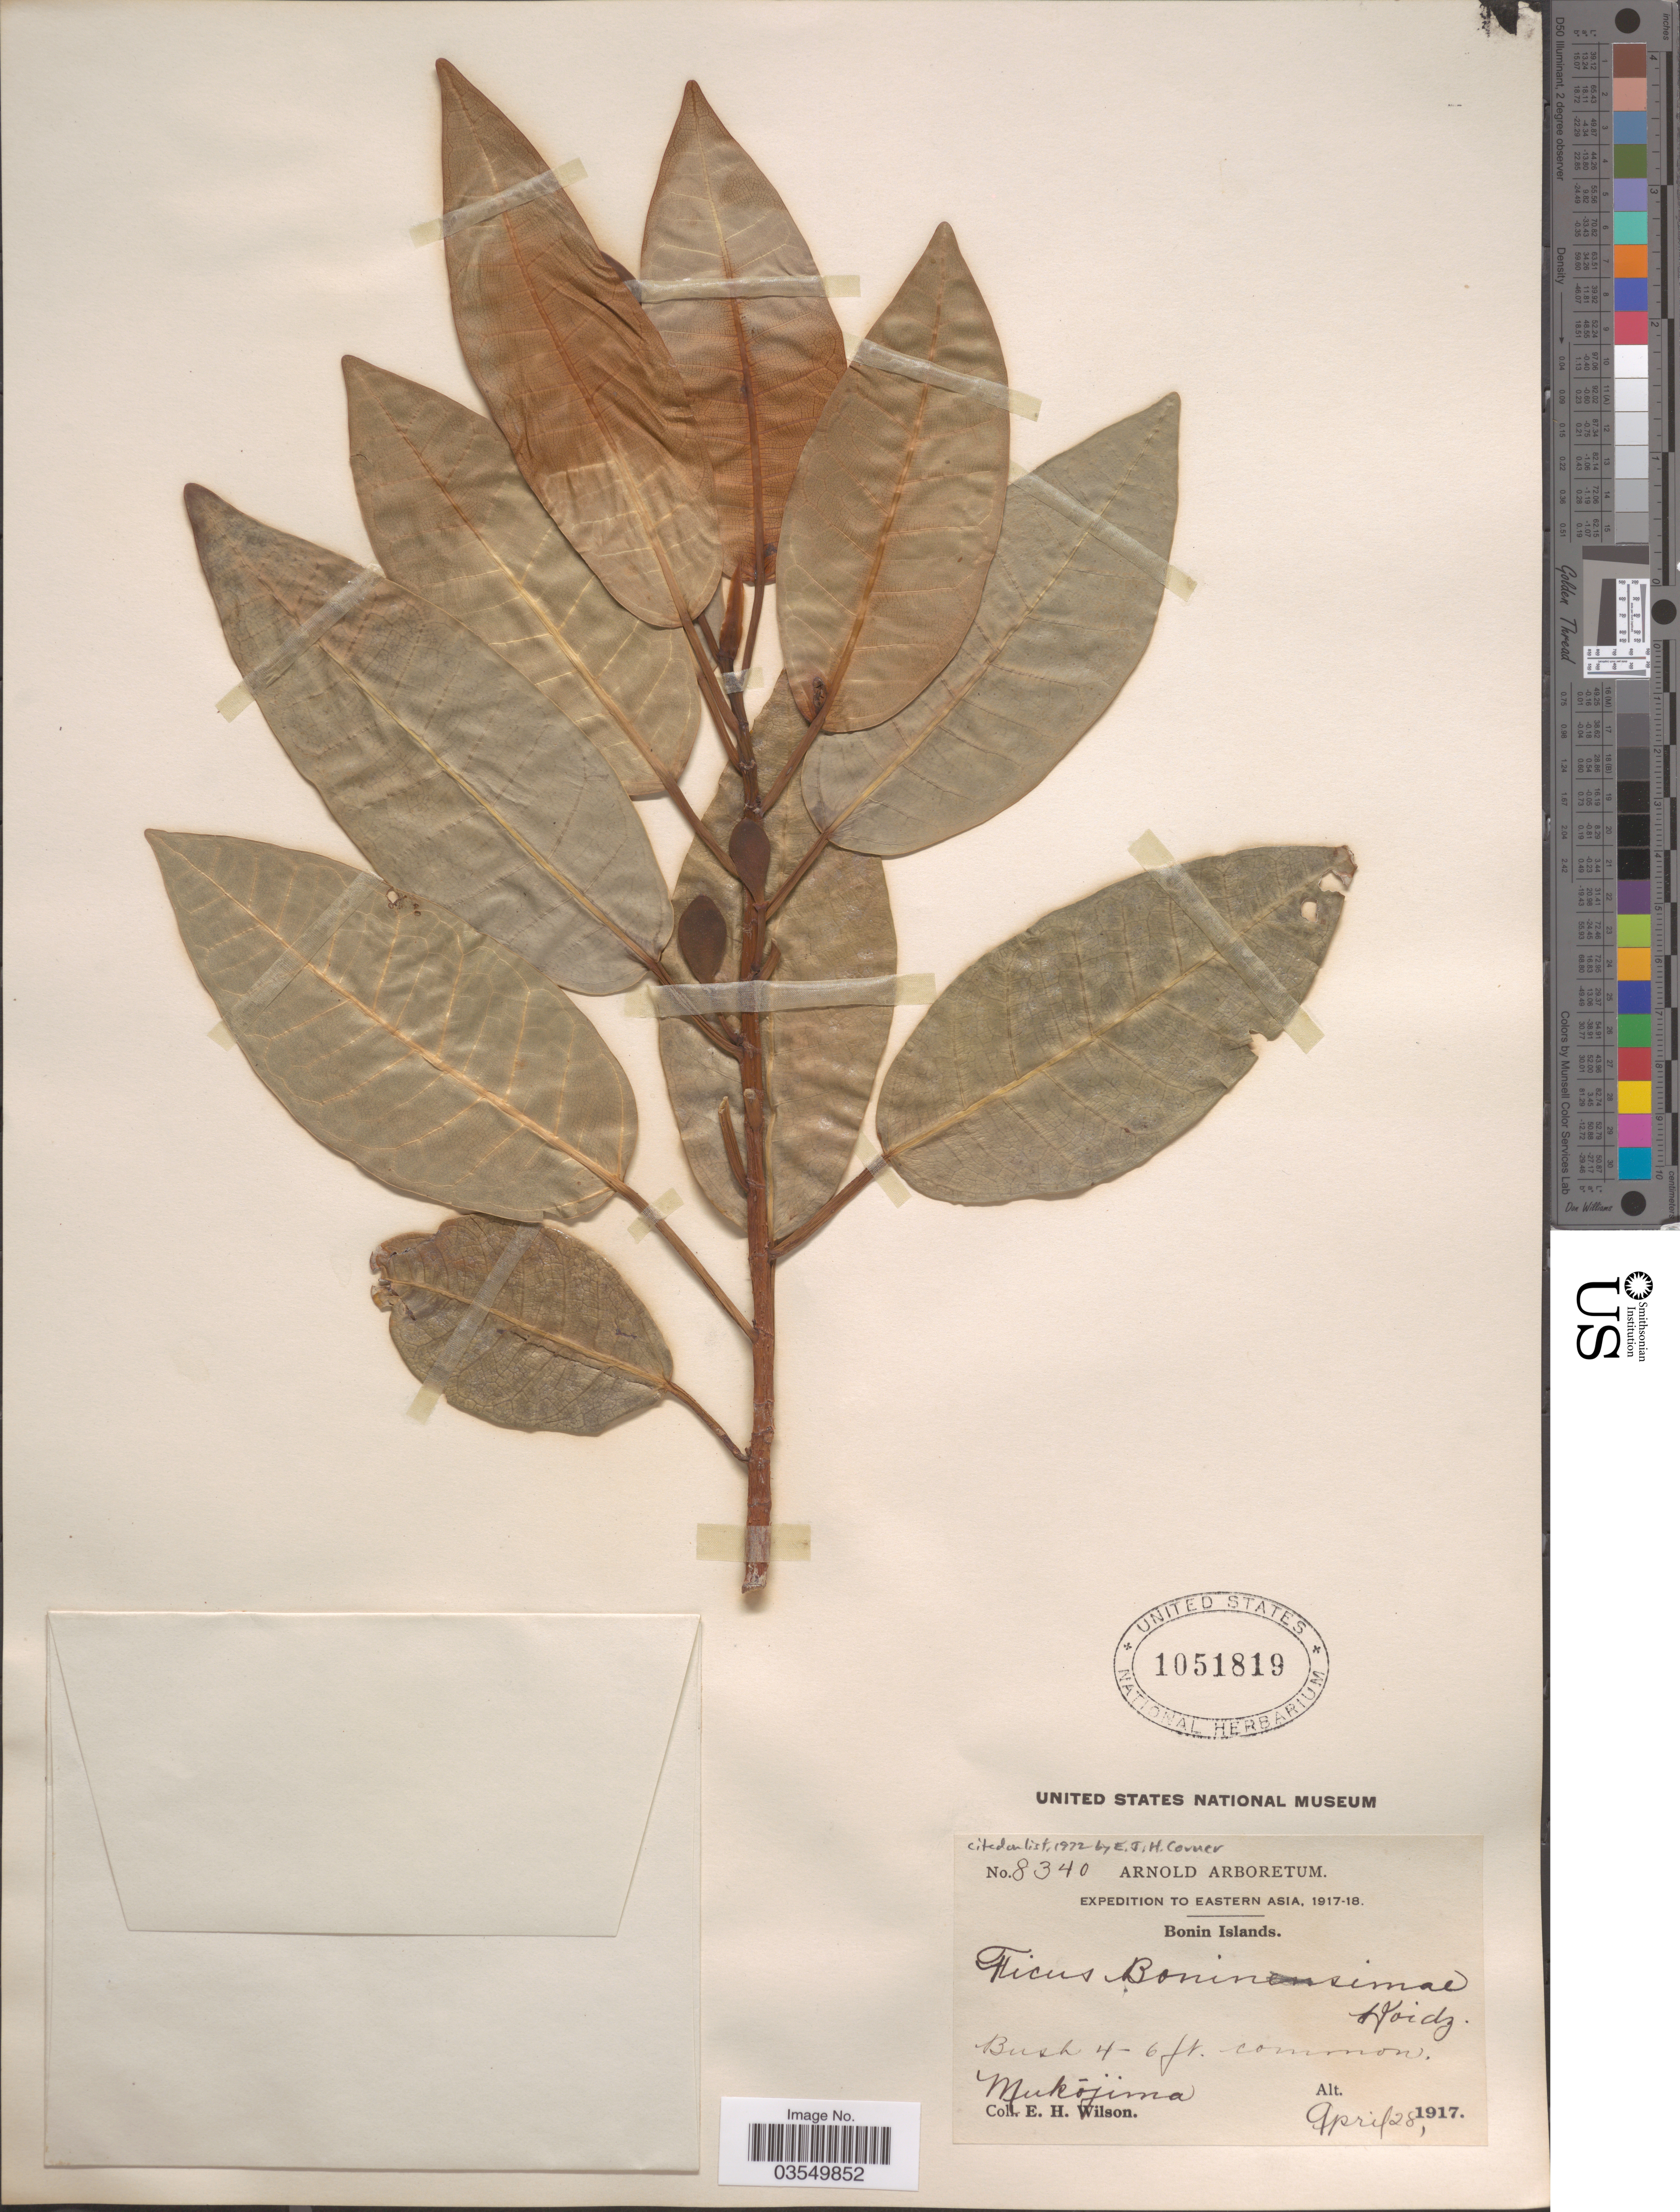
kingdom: Plantae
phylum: Tracheophyta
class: Magnoliopsida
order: Rosales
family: Moraceae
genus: Ficus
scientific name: Ficus boninsimae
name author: Koidz.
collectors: E. Wilson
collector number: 8340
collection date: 1917-04-28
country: Japan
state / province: Tokyo, Federal City of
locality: Eastern Asia. Bonin Islands. Mukójima.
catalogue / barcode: US 1051819